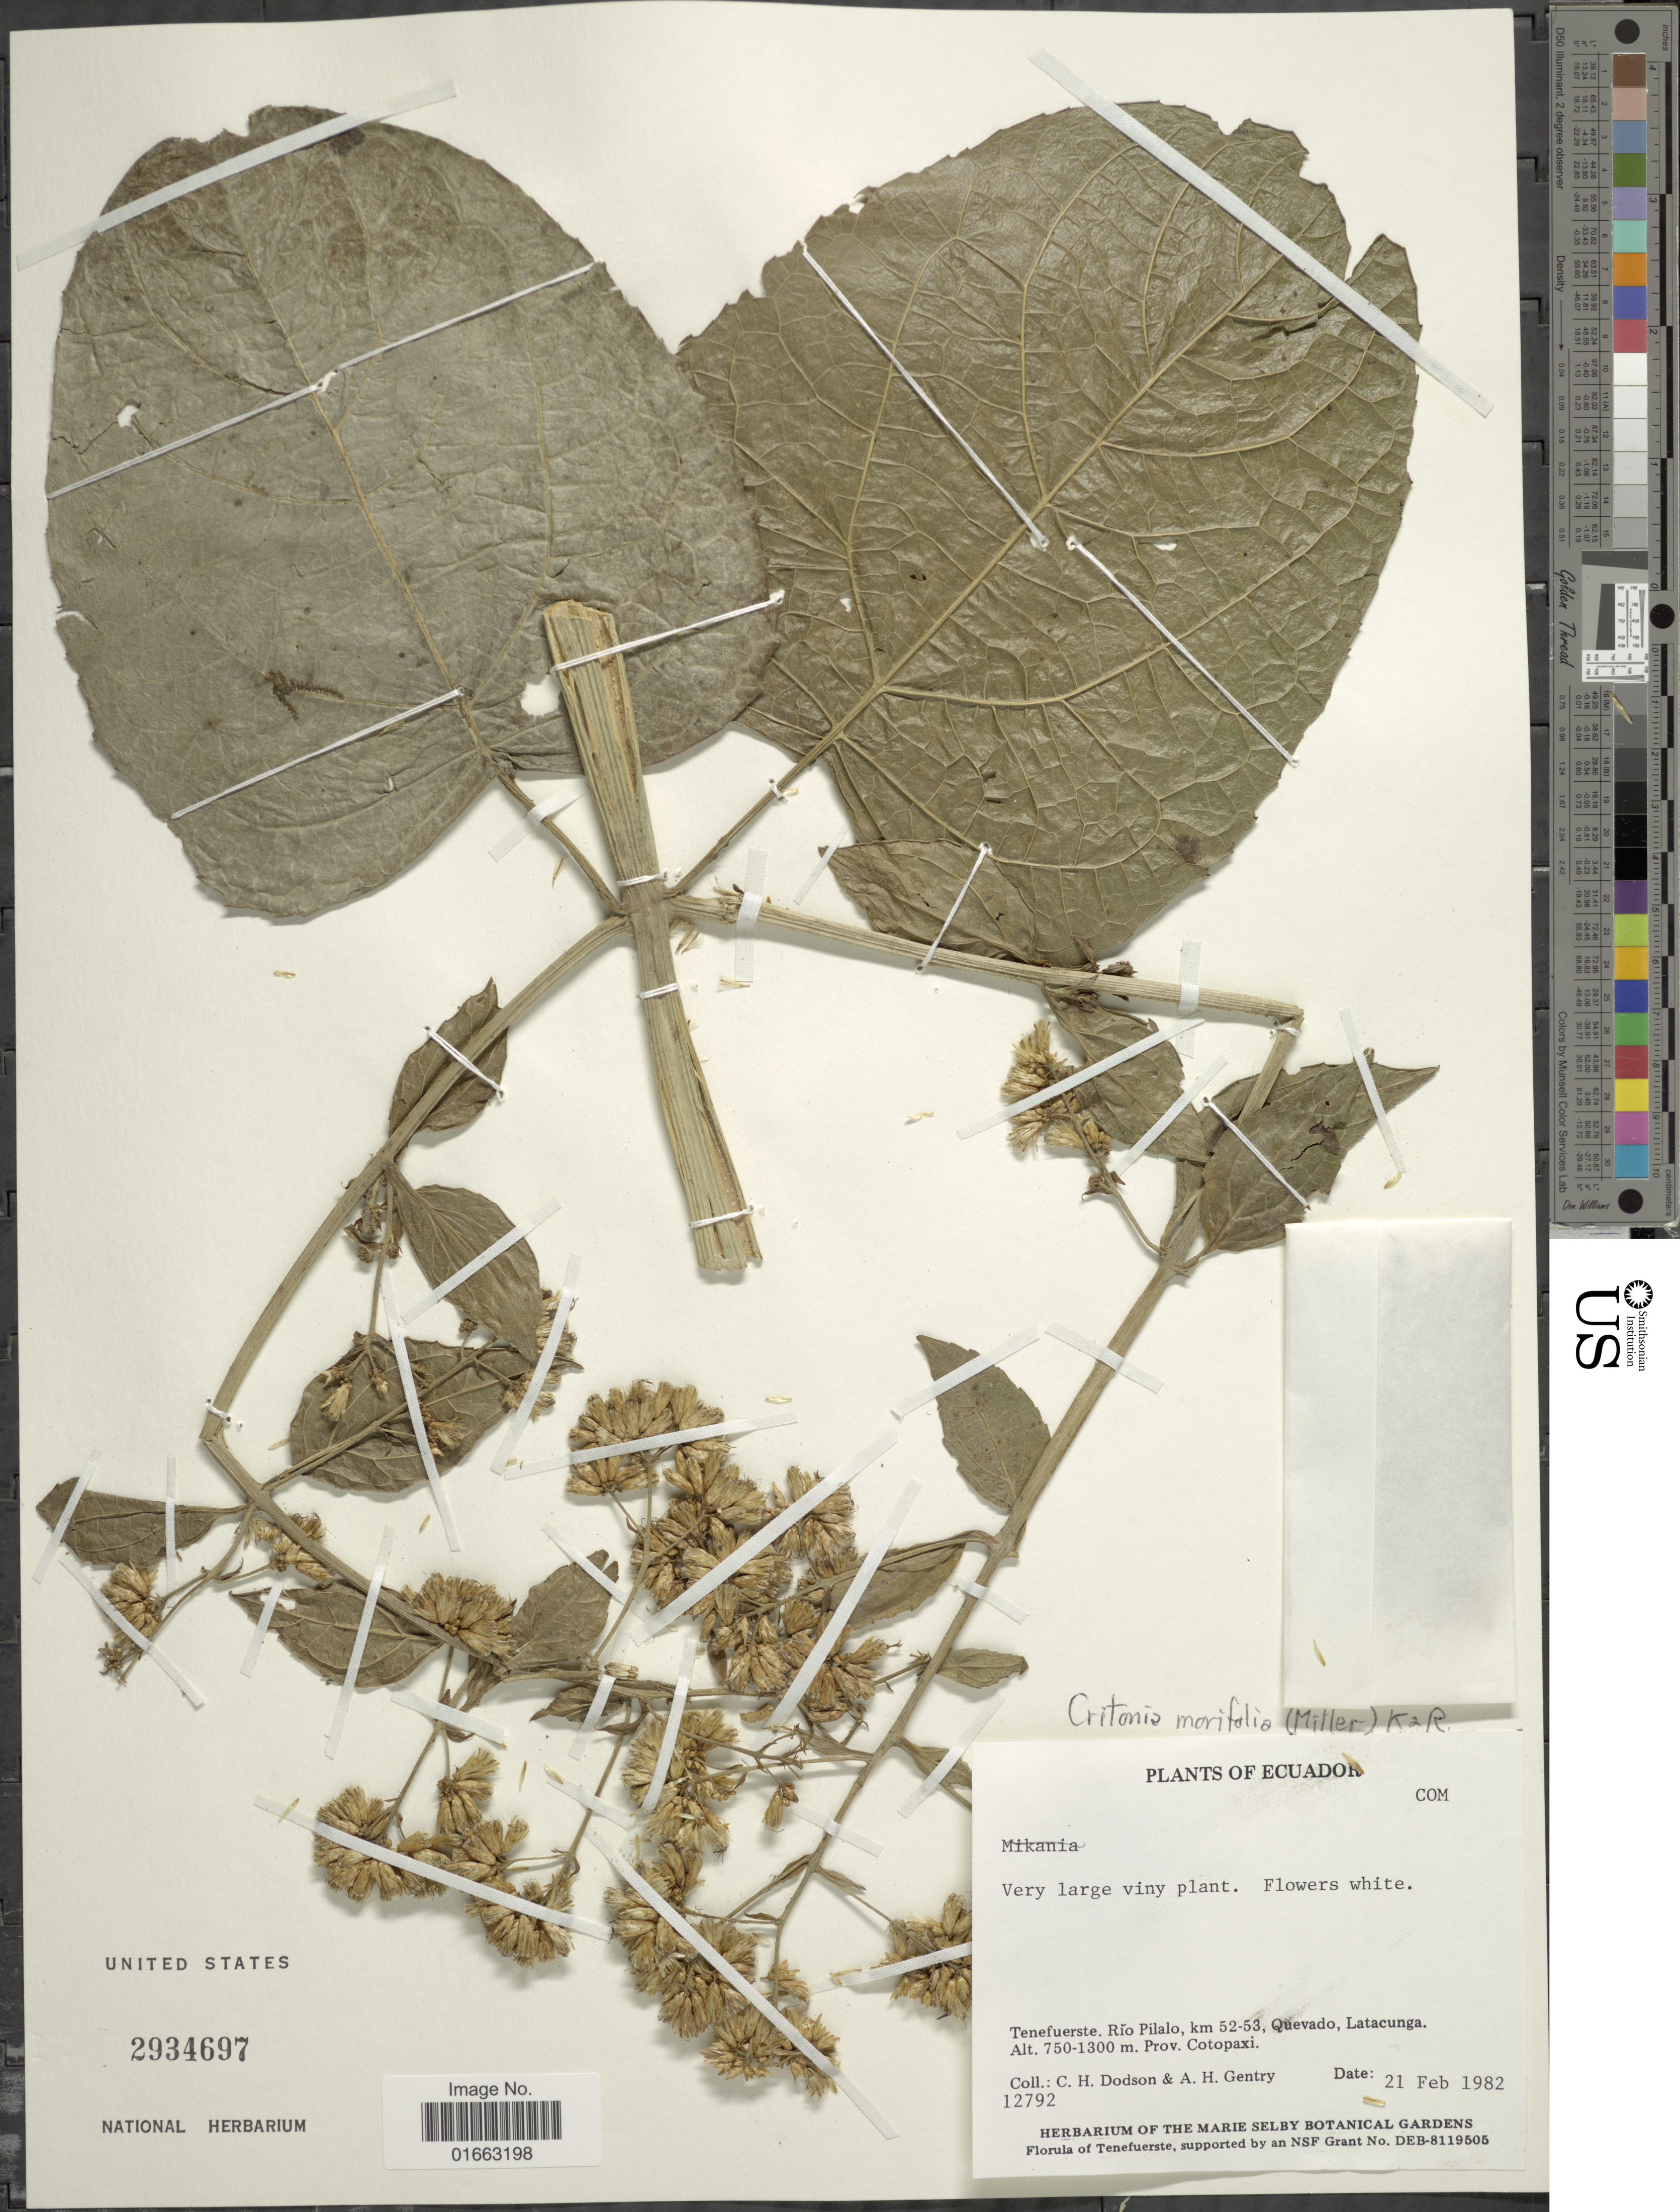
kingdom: Plantae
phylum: Tracheophyta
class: Magnoliopsida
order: Asterales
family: Asteraceae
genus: Critonia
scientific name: Critonia morifolia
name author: (Mill.) R.M. King & H. Rob.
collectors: C. H. Dodson & A. H. Gentry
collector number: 12792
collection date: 1982-02-21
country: Ecuador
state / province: Cotopaxi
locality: Tenefuerste, Río Pilalo, km 52-53, Quevado, Lacatunga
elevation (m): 750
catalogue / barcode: US 2934697